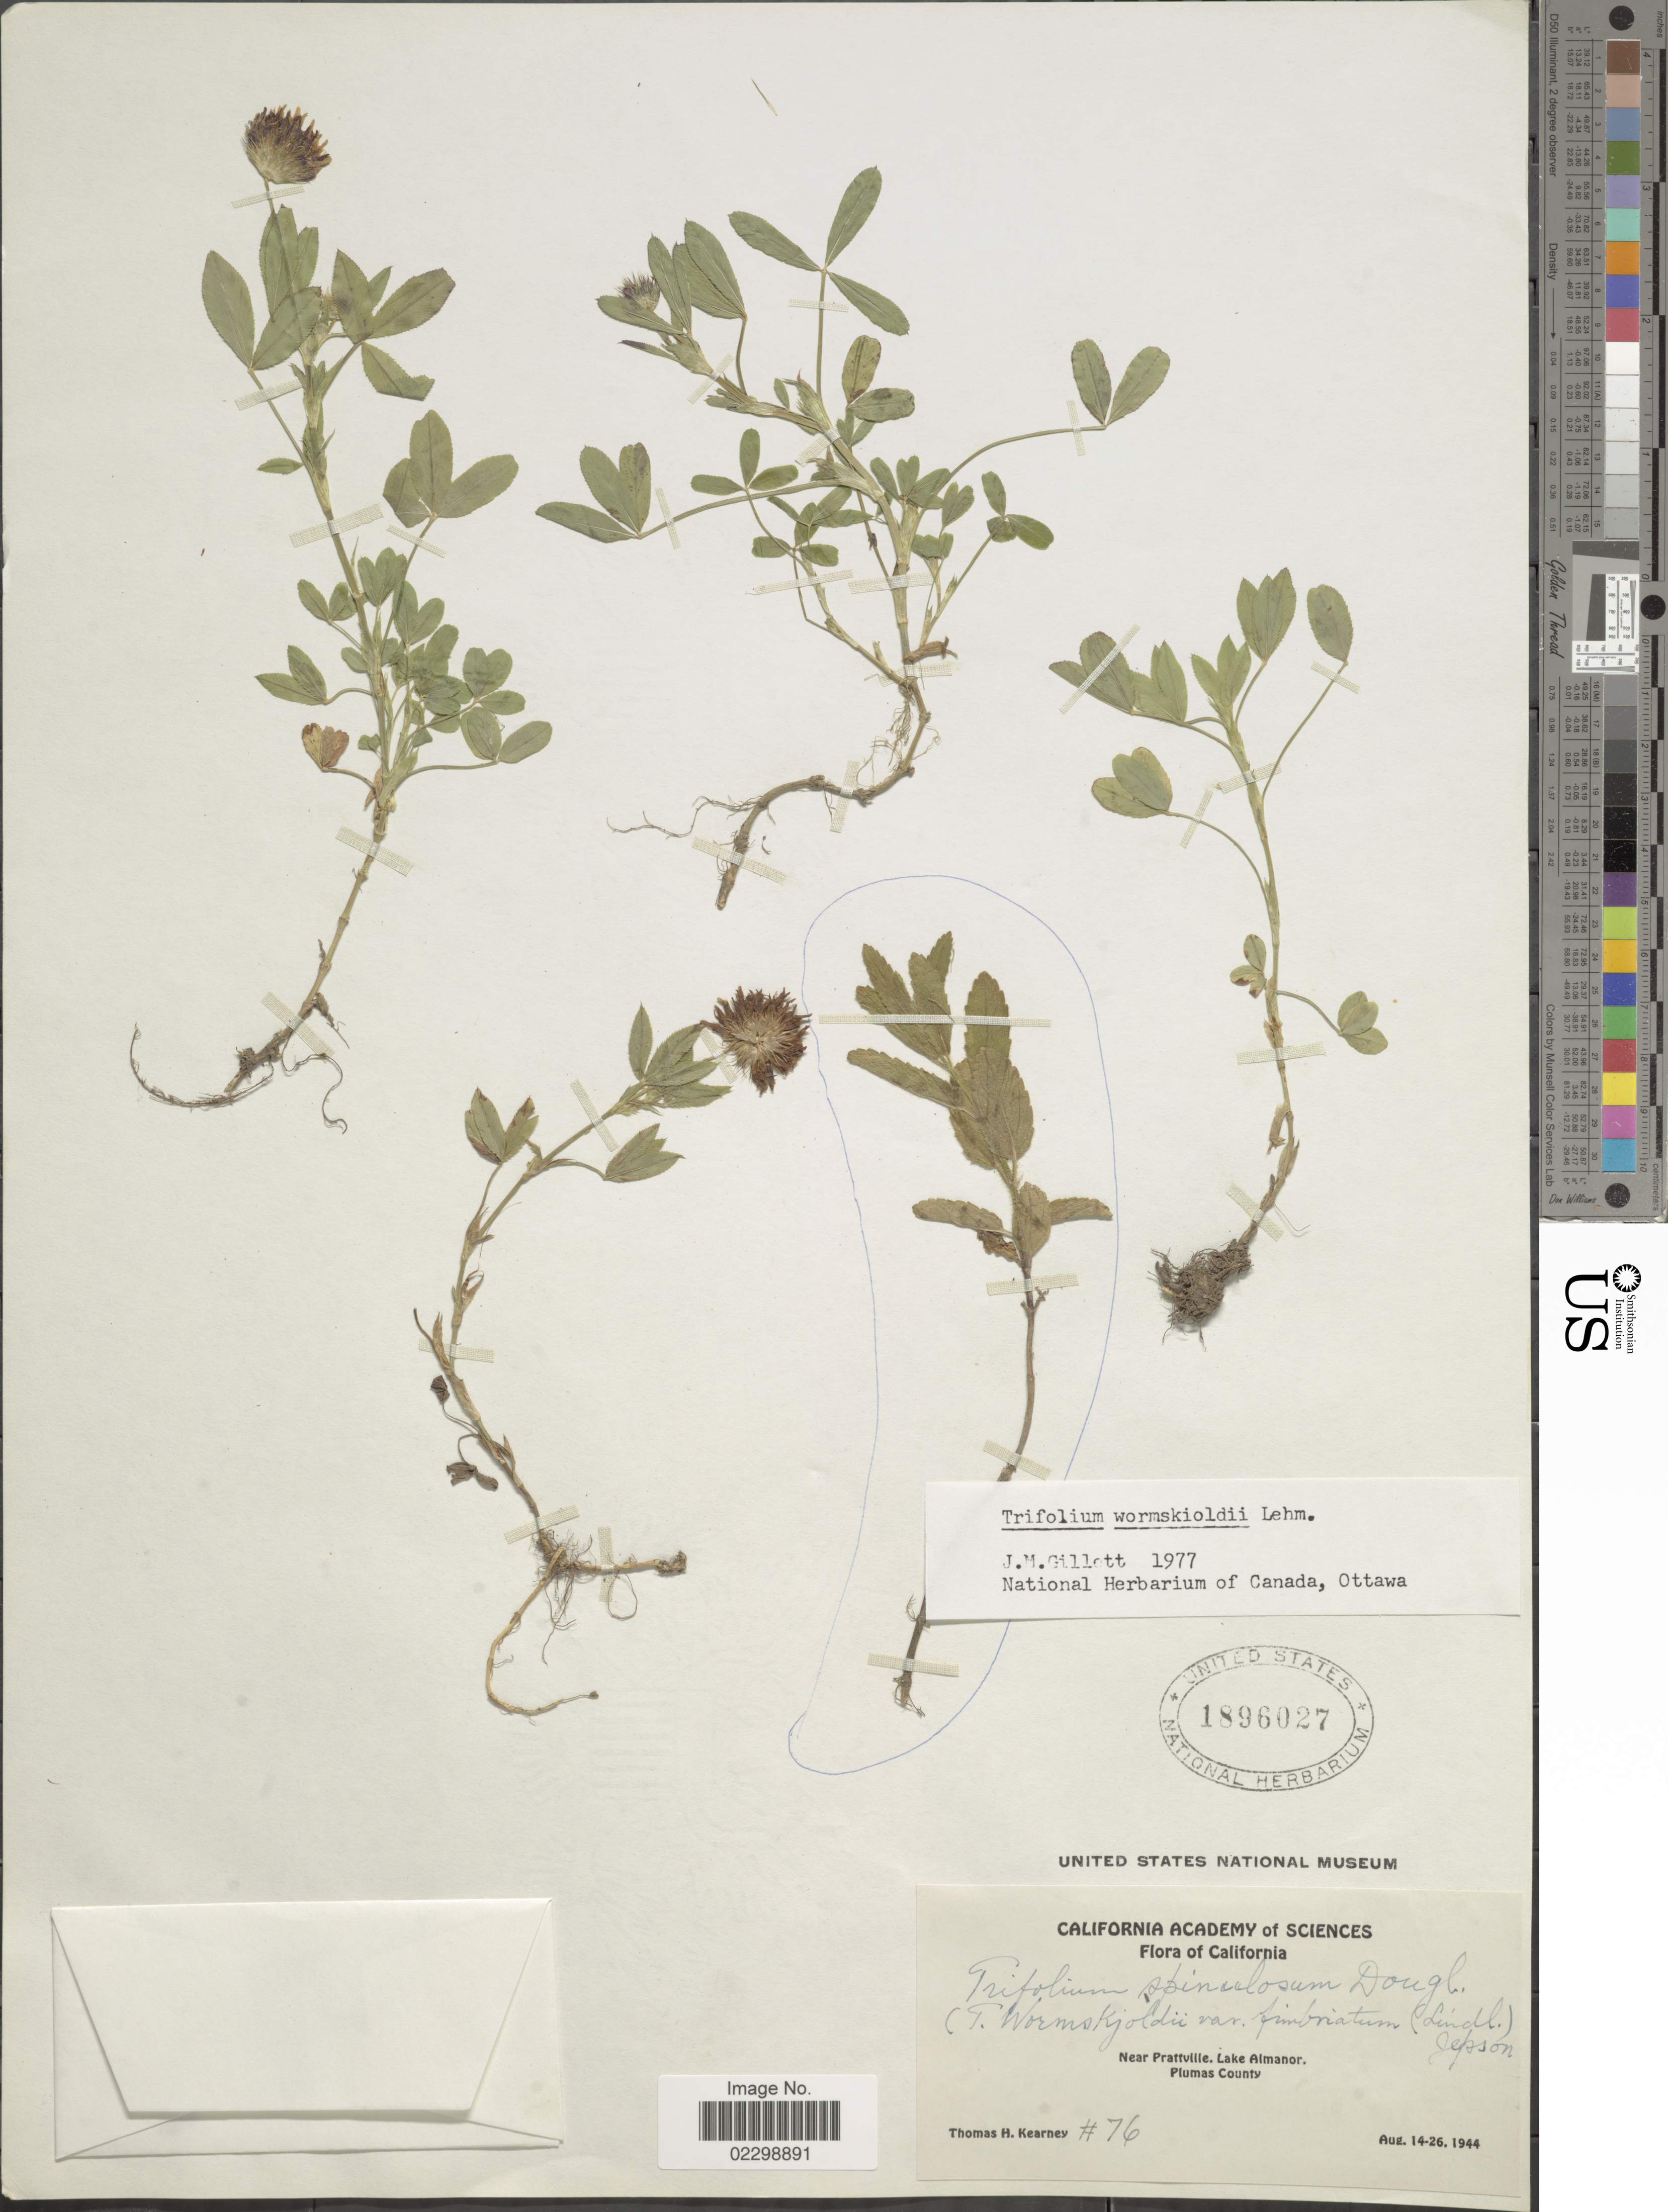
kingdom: Plantae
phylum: Tracheophyta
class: Magnoliopsida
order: Fabales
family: Fabaceae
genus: Trifolium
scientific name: Trifolium wormskioldii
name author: Lehm.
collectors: T. H. Kearney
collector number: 76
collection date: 1944-08-14/1944-08-26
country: United States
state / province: California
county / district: Plumas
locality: Near Pratville, Lake Almanos, Plumas County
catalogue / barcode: US 1896027